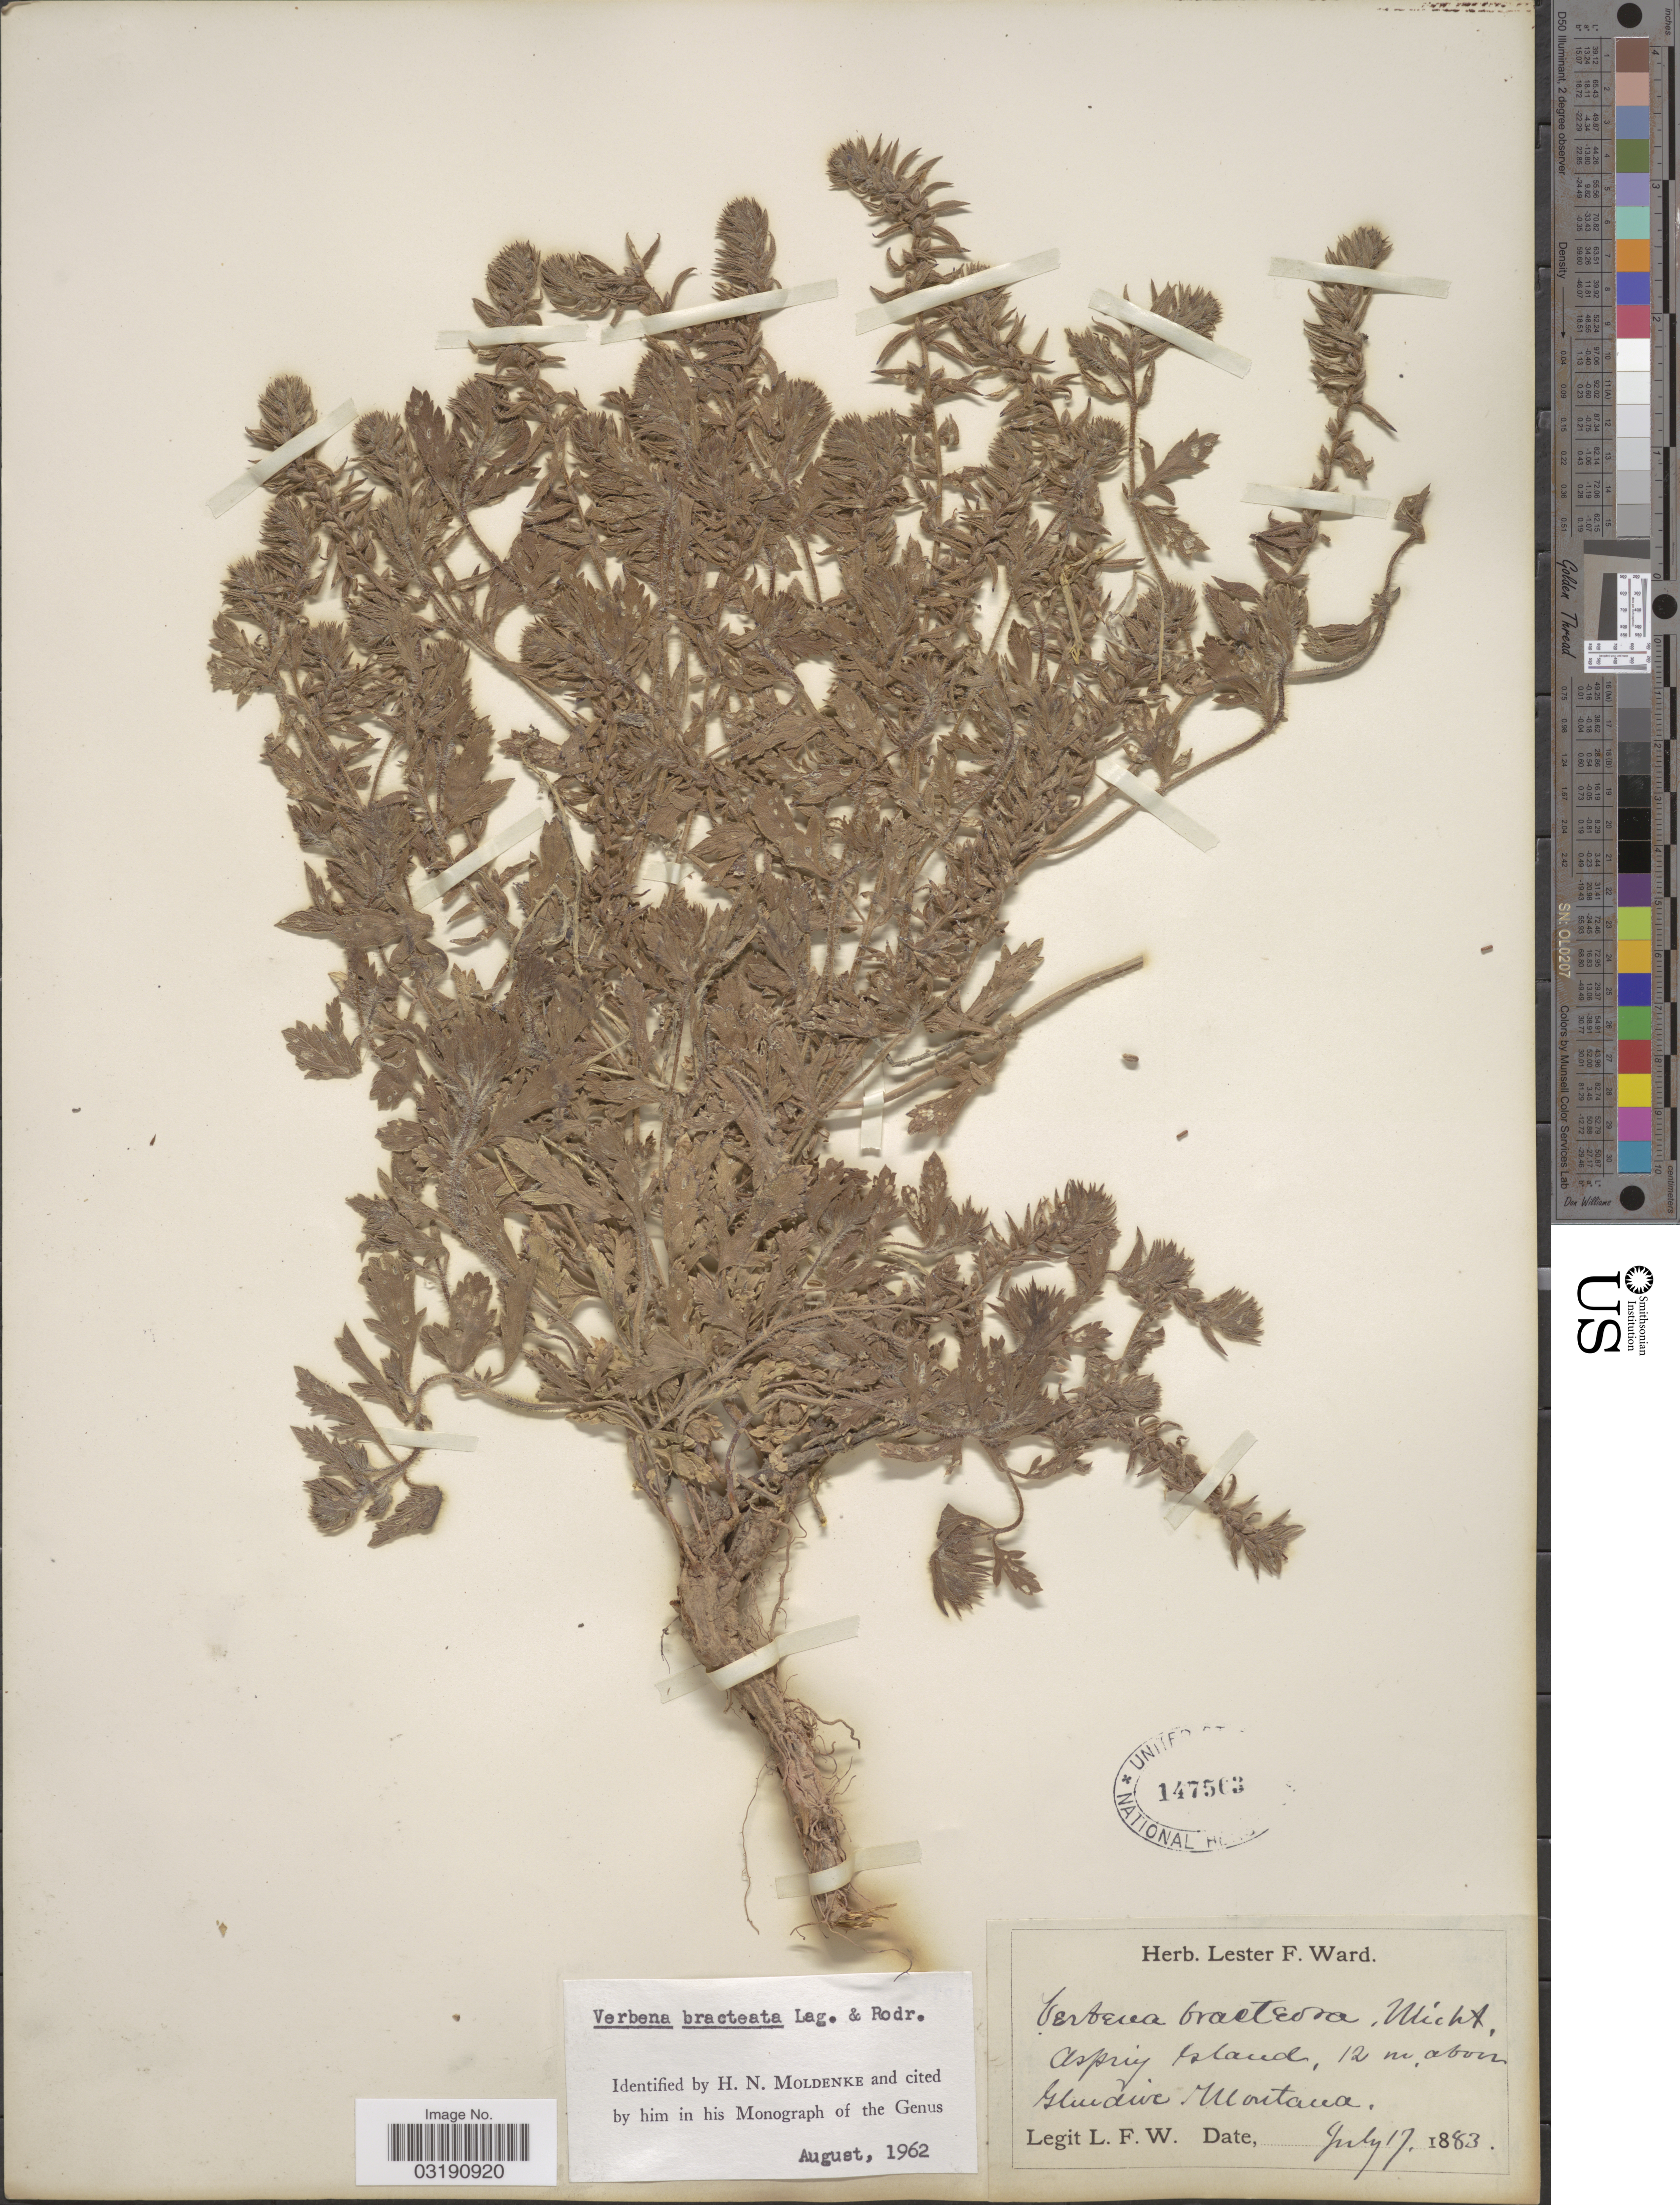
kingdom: Plantae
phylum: Tracheophyta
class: Magnoliopsida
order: Lamiales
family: Verbenaceae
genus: Verbena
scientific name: Verbena bracteata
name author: Cav. ex Lag. & Rodr.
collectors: L. F. Ward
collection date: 1883-07-17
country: United States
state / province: Montana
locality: Osprey Island, 12 m above Glendive.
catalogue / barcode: US 147563